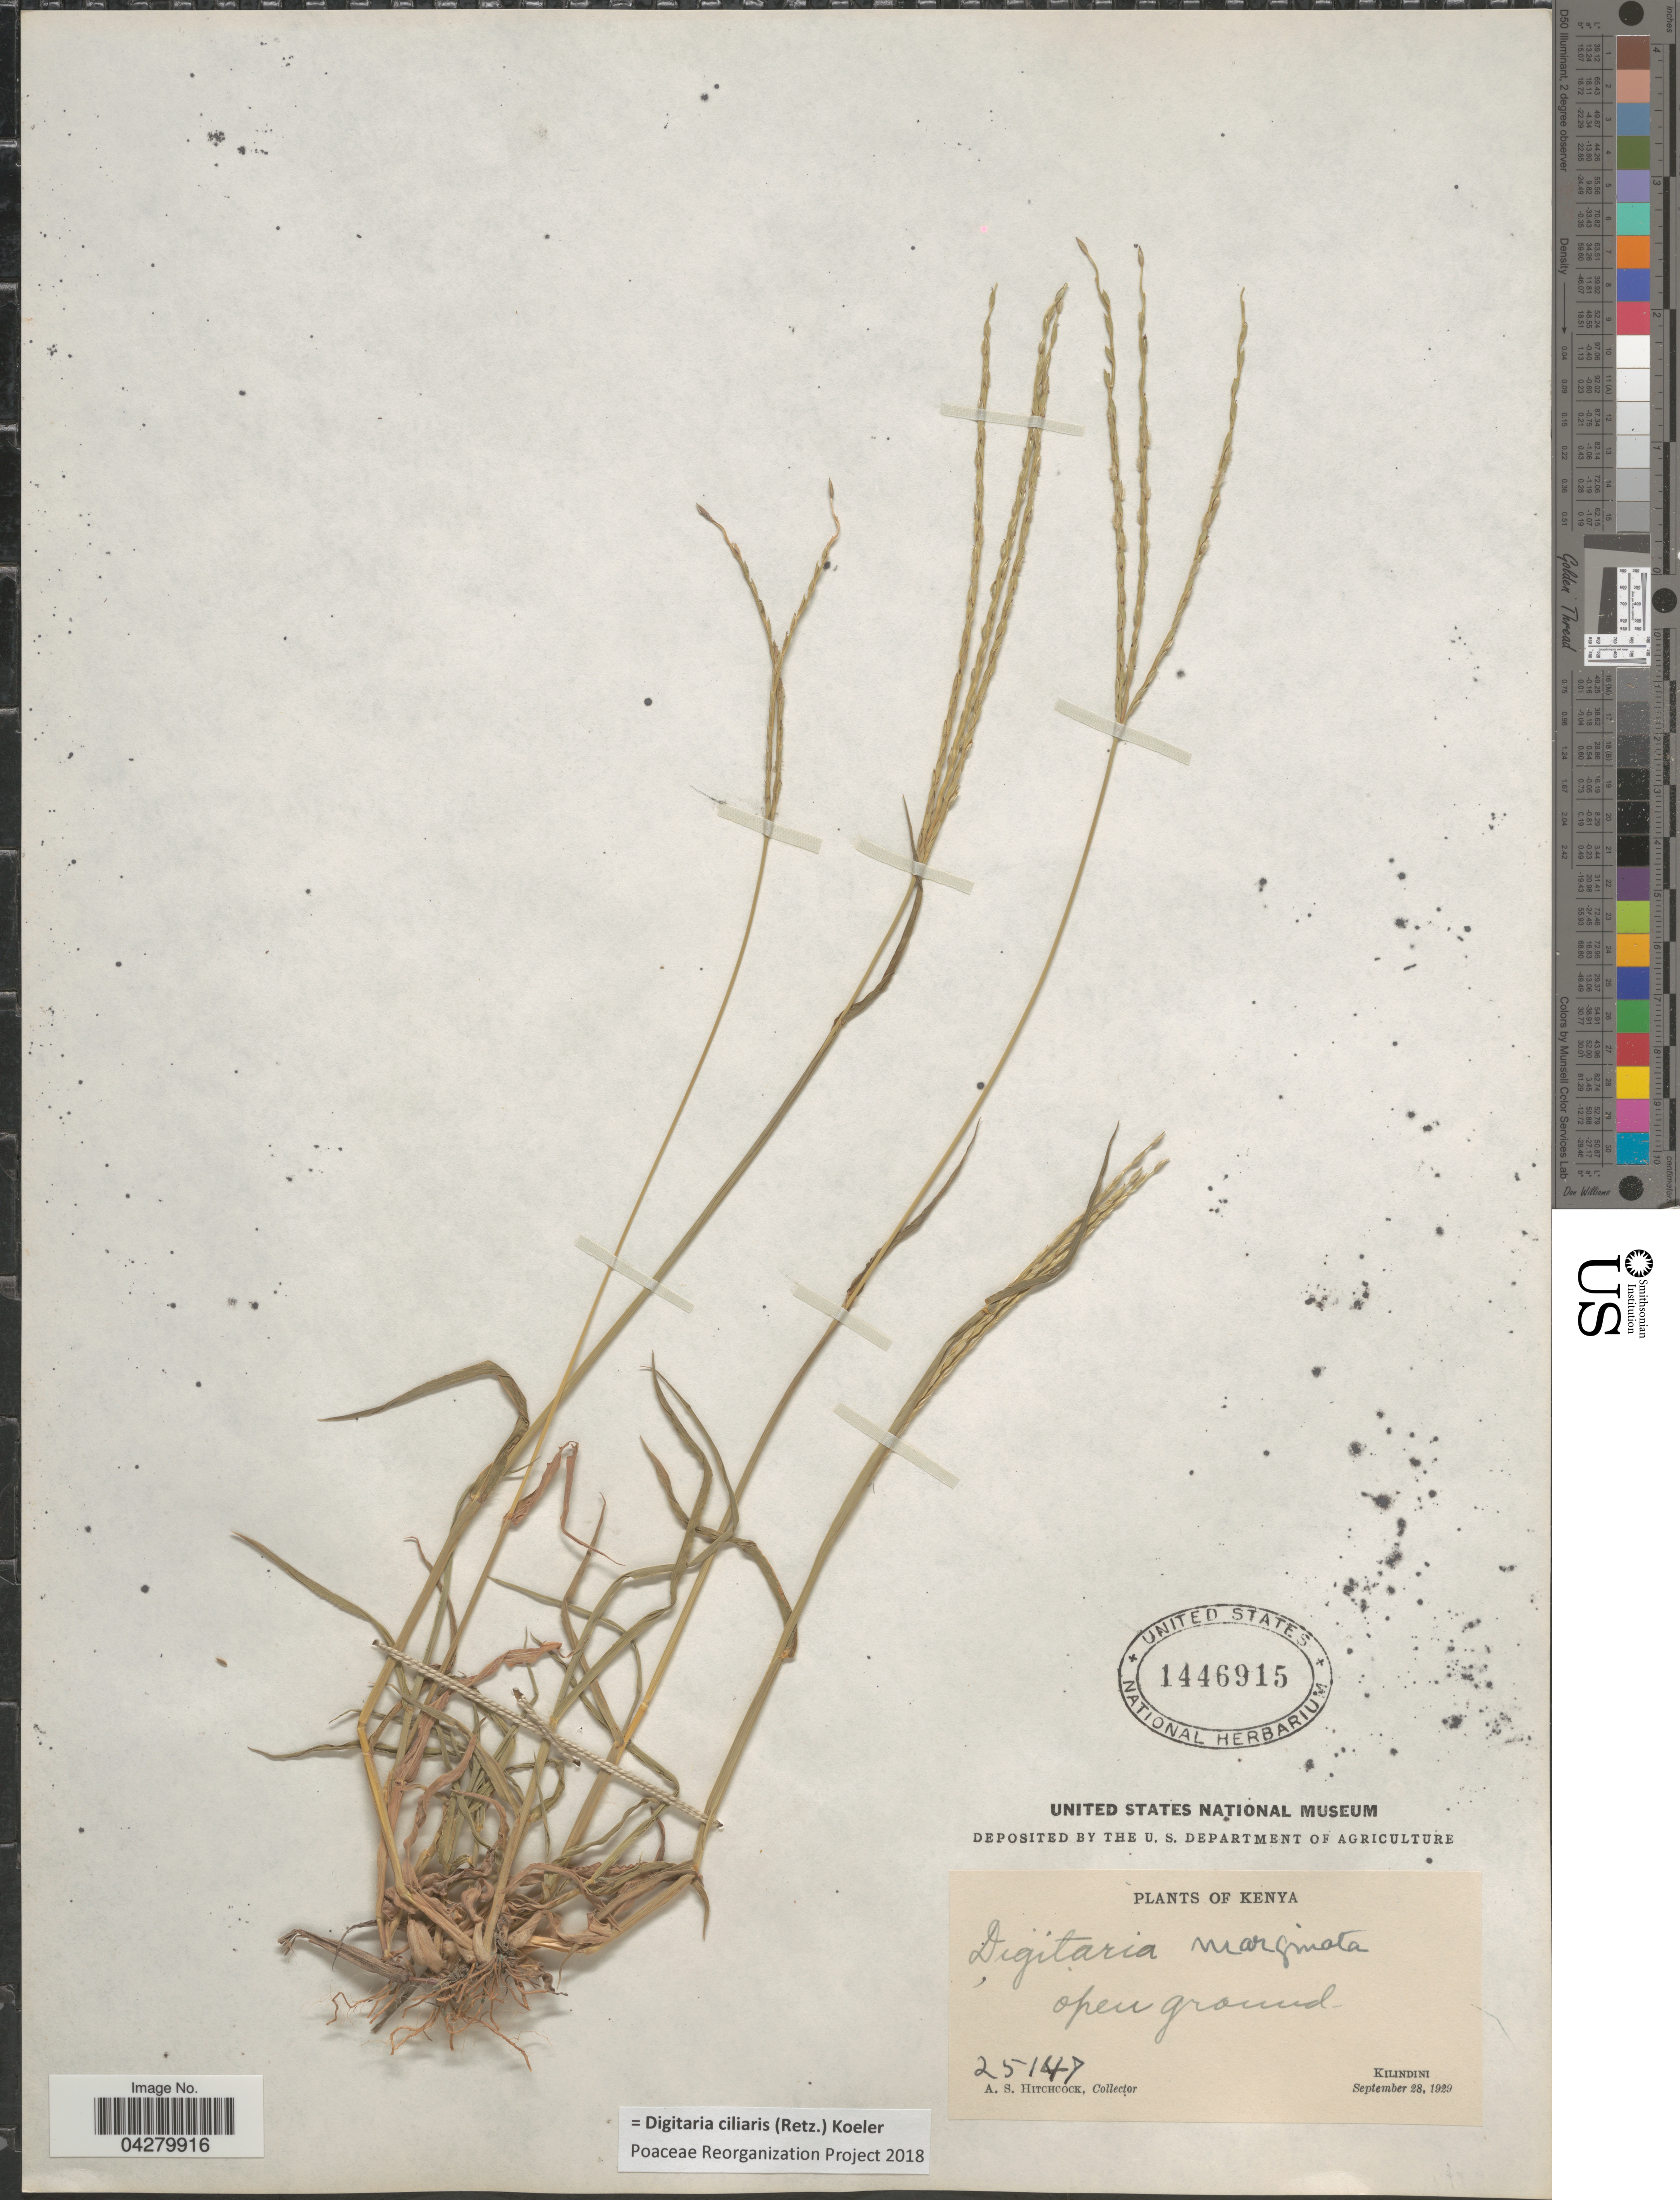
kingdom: Plantae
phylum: Tracheophyta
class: Liliopsida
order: Poales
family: Poaceae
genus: Digitaria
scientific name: Digitaria ciliaris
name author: (Retz.) Koeler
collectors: A. S. Hitchcock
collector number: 25147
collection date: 1929-09-28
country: Kenya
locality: Kilindini.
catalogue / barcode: US 1446915